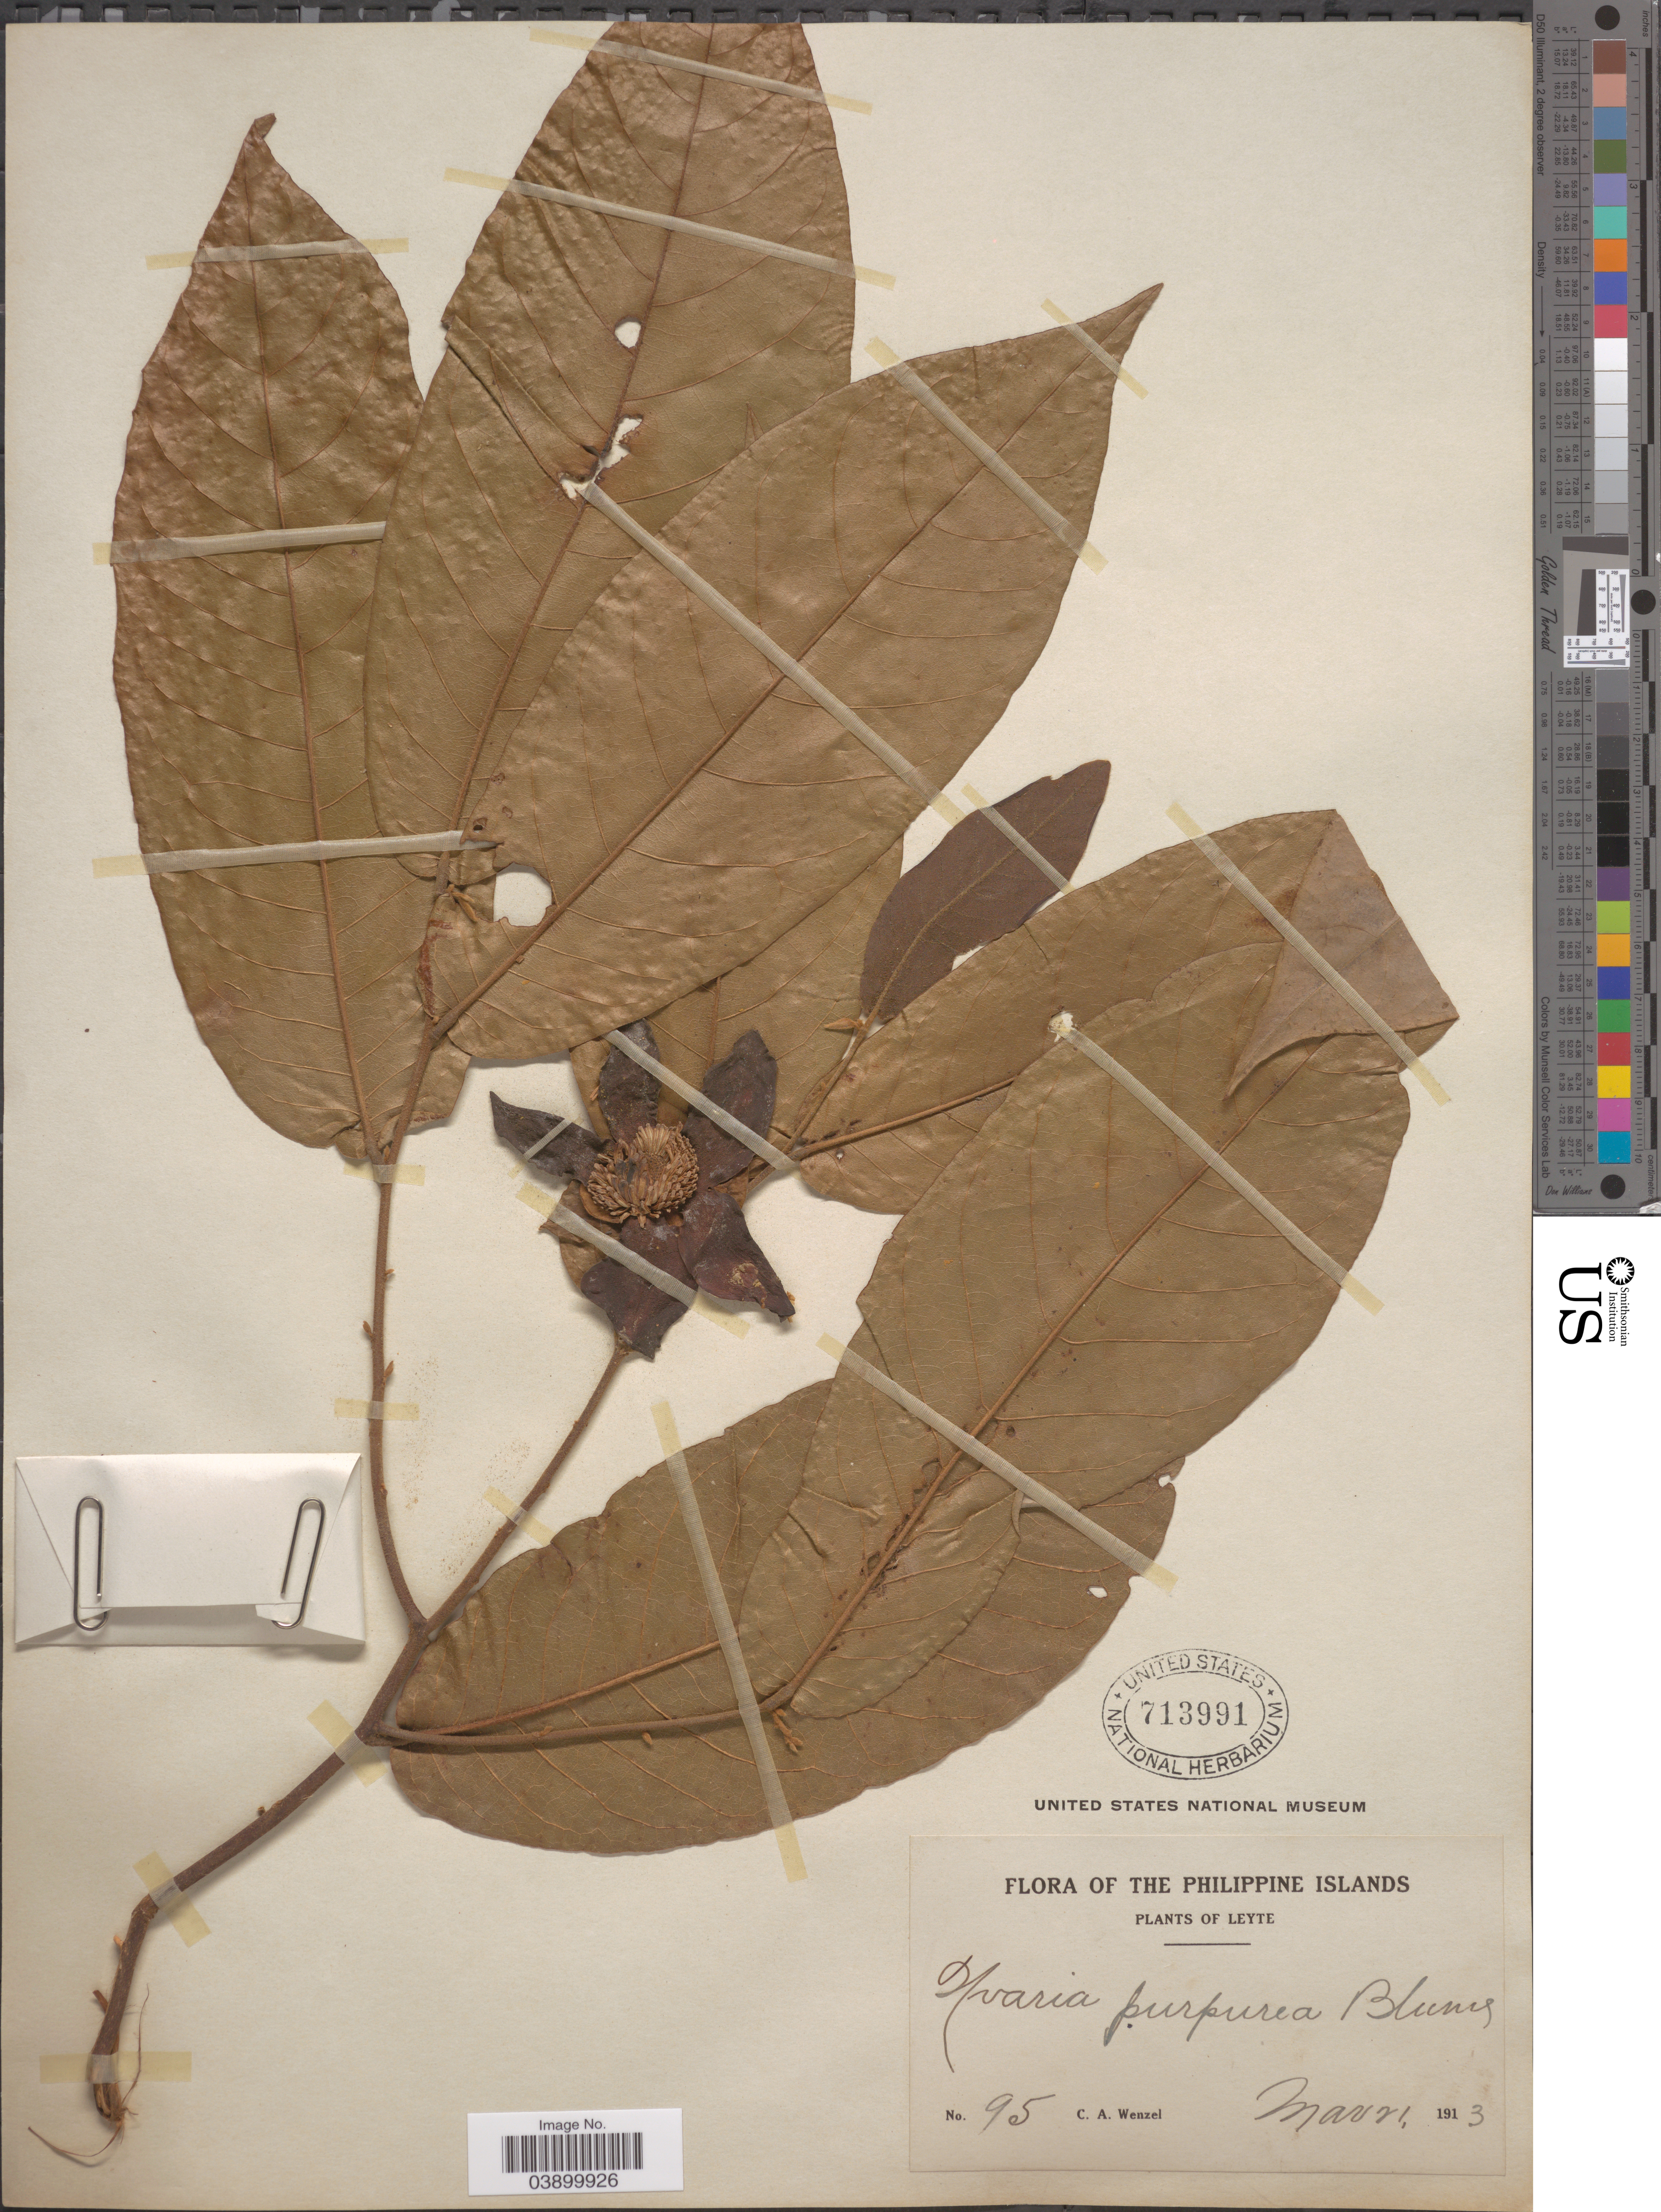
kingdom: Plantae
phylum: Tracheophyta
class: Magnoliopsida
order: Magnoliales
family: Annonaceae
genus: Uvaria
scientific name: Uvaria purpurea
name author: Blume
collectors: C. Wenzel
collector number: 95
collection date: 1913-03-21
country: Philippines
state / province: Eastern Visayas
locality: Philippine Islands. Leyte.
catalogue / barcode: US 713991